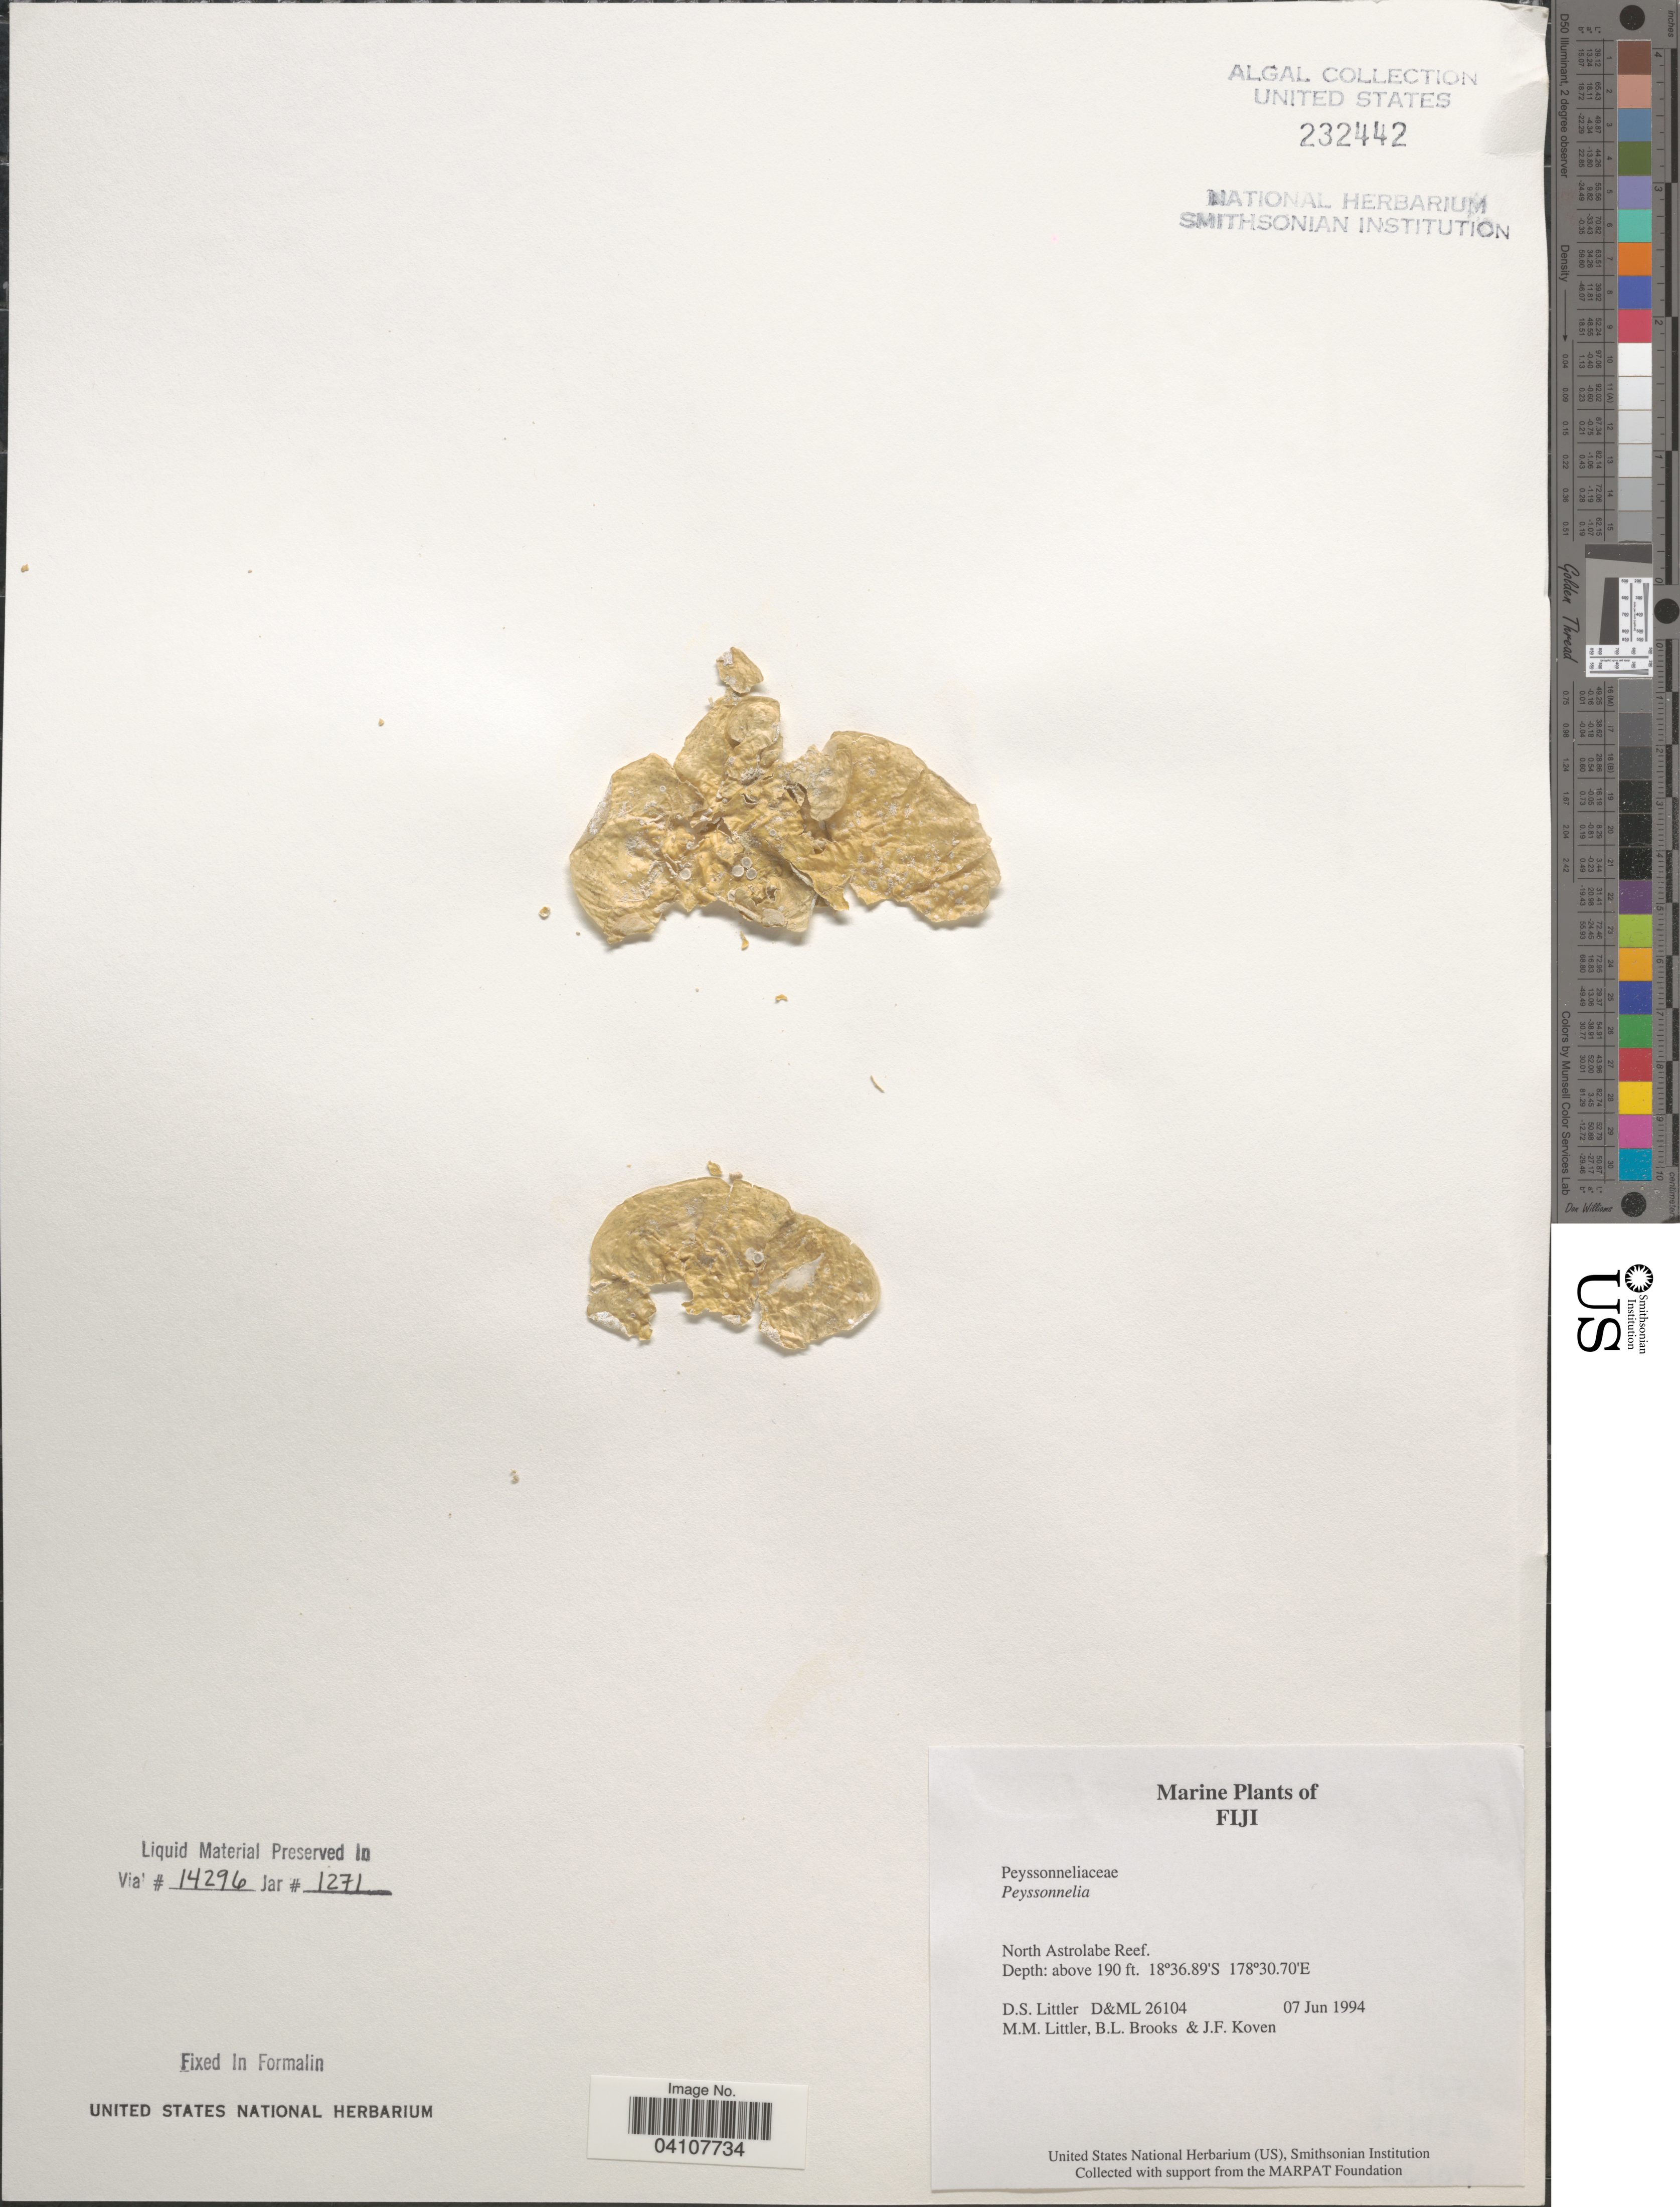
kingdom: Plantae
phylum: Rhodophyta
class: Florideophyceae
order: Peyssonneliales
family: Peyssonneliaceae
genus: Peyssonnelia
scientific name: Peyssonnelia sp.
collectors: D. S. Littler, B. Brooks & J. Koven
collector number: D&ML26104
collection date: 1994-06-07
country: Fiji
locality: North Astrolabe Reef.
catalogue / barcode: US 232442